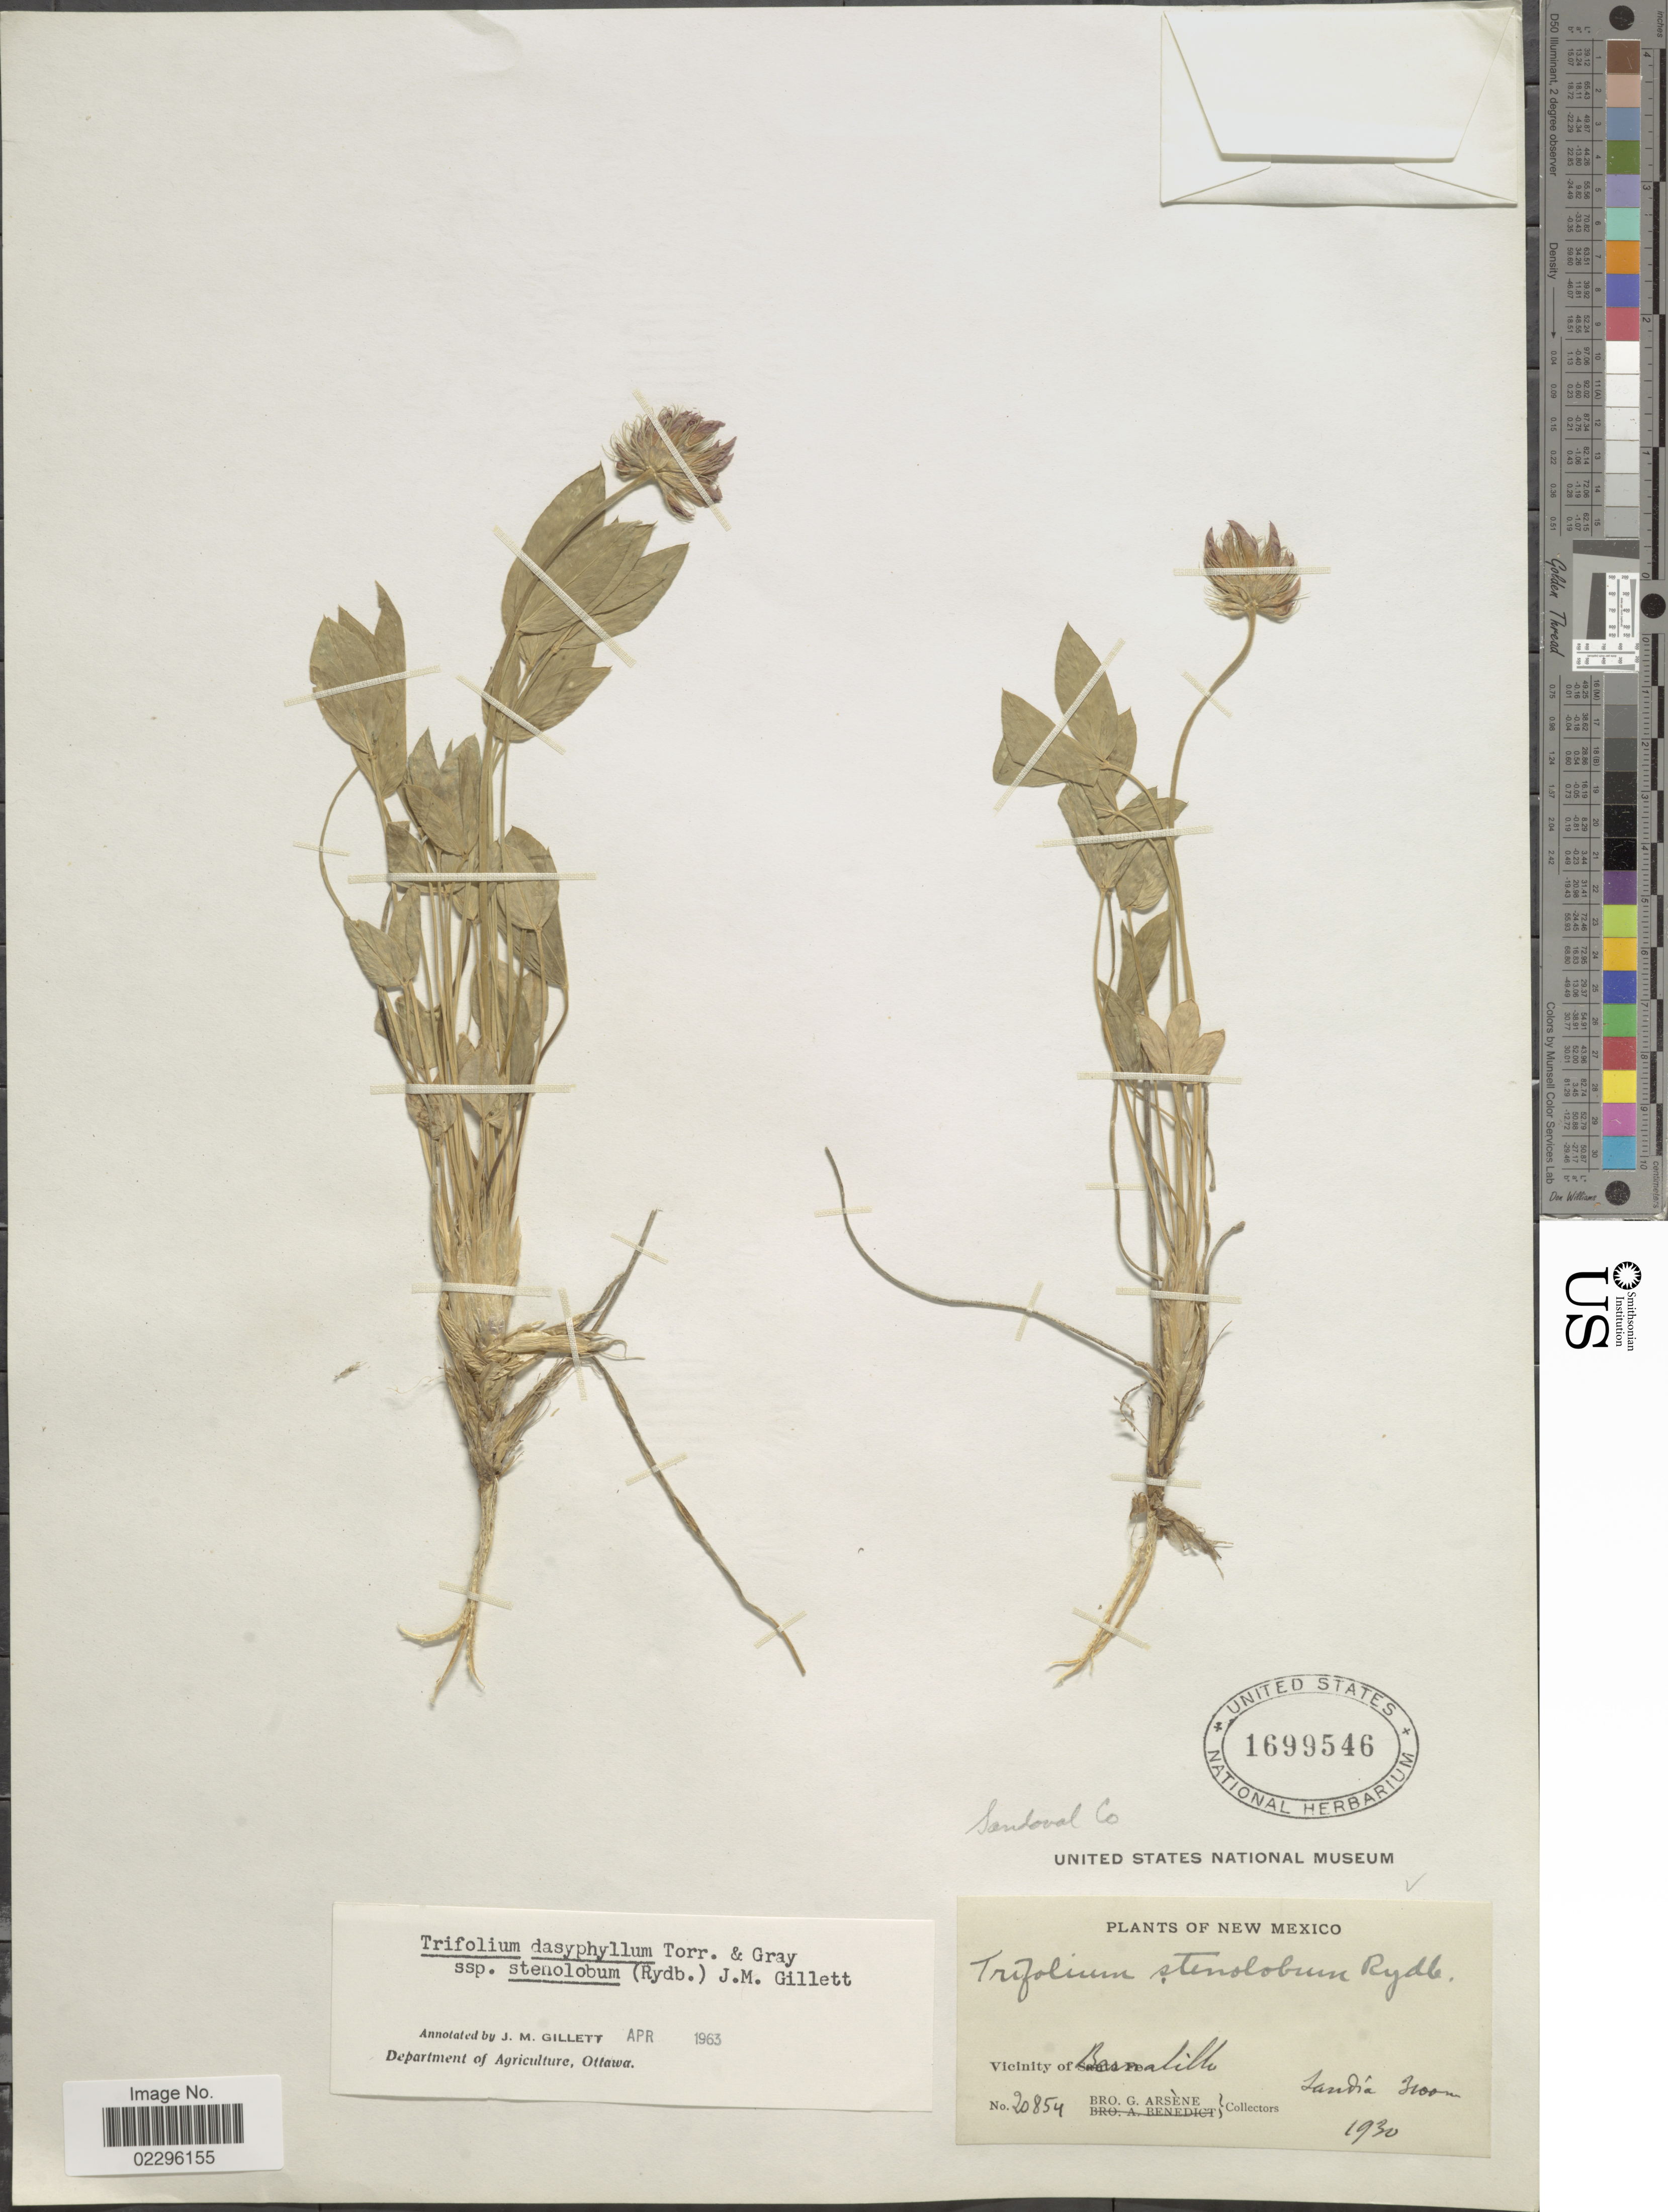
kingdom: Plantae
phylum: Tracheophyta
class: Magnoliopsida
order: Fabales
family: Fabaceae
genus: Trifolium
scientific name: Trifolium dasyphyllum subsp. stenolobum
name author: (Rydb.) J.M. Gillett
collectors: Bro. G. Arsène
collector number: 20854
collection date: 1930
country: United States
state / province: New Mexico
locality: Vicinity of Bernalillo, Sandía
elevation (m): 3100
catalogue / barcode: US 1699546